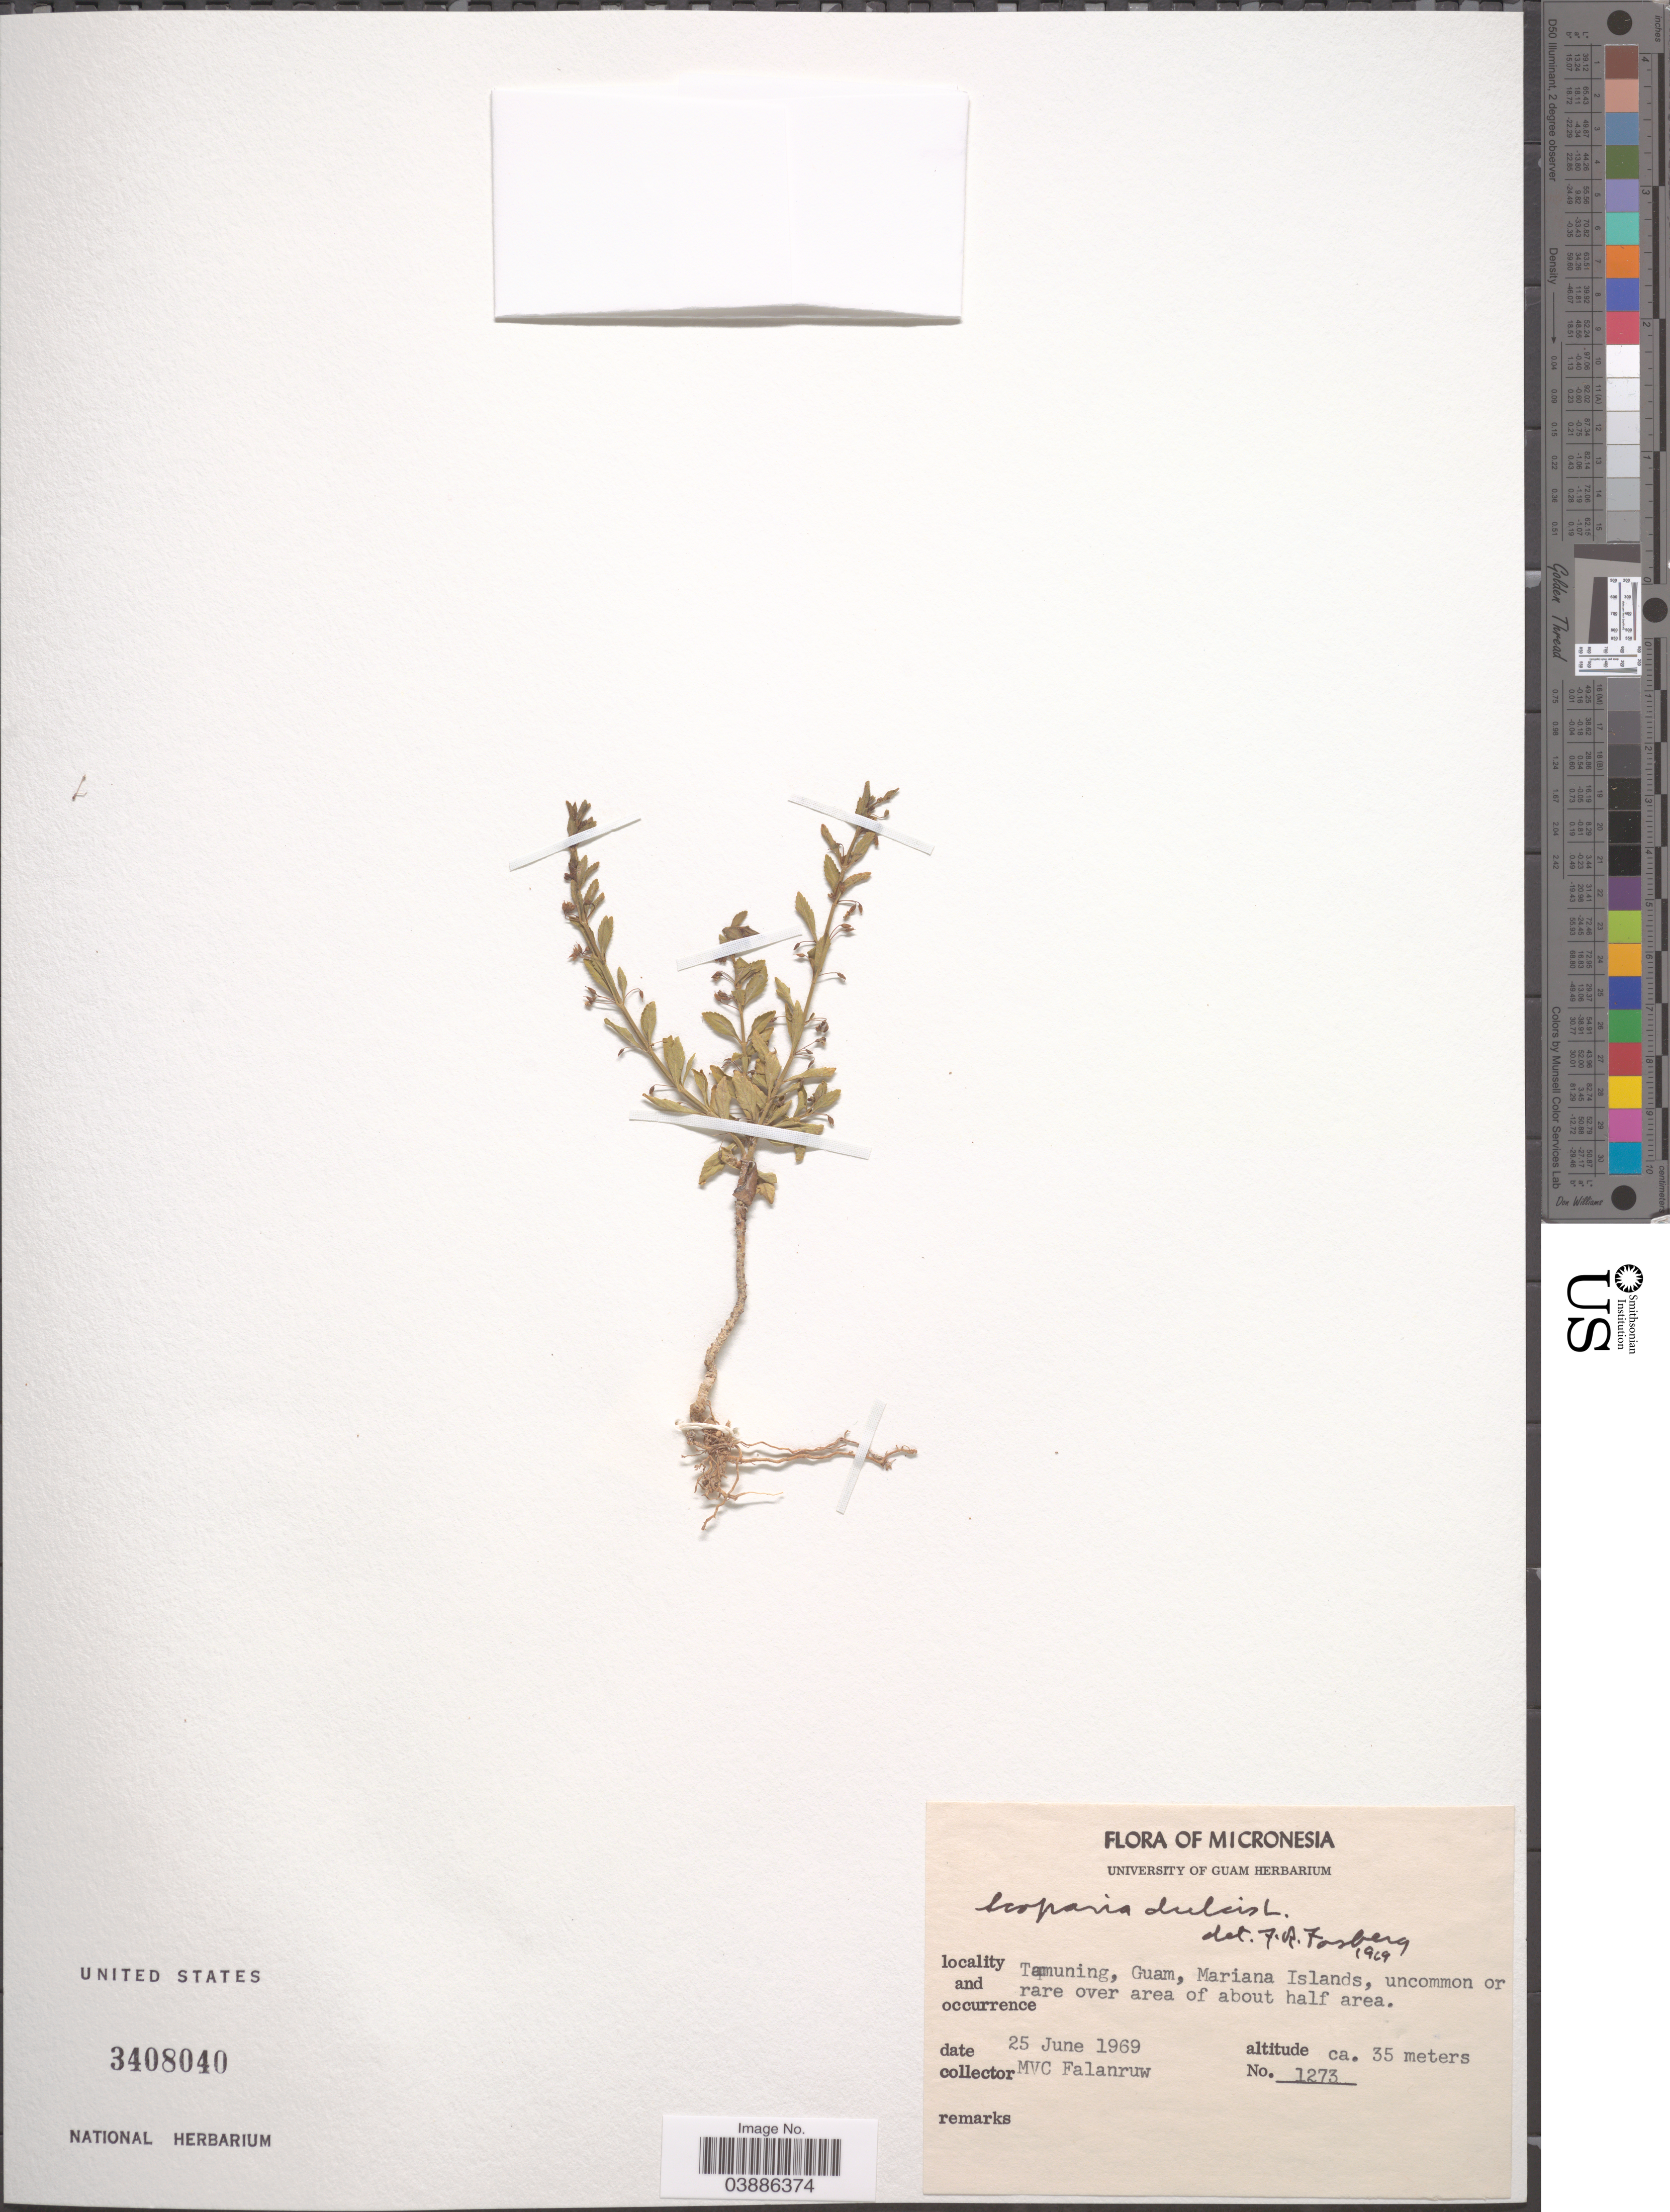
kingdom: Plantae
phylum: Tracheophyta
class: Magnoliopsida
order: Lamiales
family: Plantaginaceae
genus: Scoparia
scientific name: Scoparia dulcis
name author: L.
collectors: M. V. Falanruw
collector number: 1273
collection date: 1969-06-25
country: Guam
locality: Micronesia. Tamuning, Guam, Mariana Islands, uncommon or rare over area of about half area.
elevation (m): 35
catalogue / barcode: US 3408040